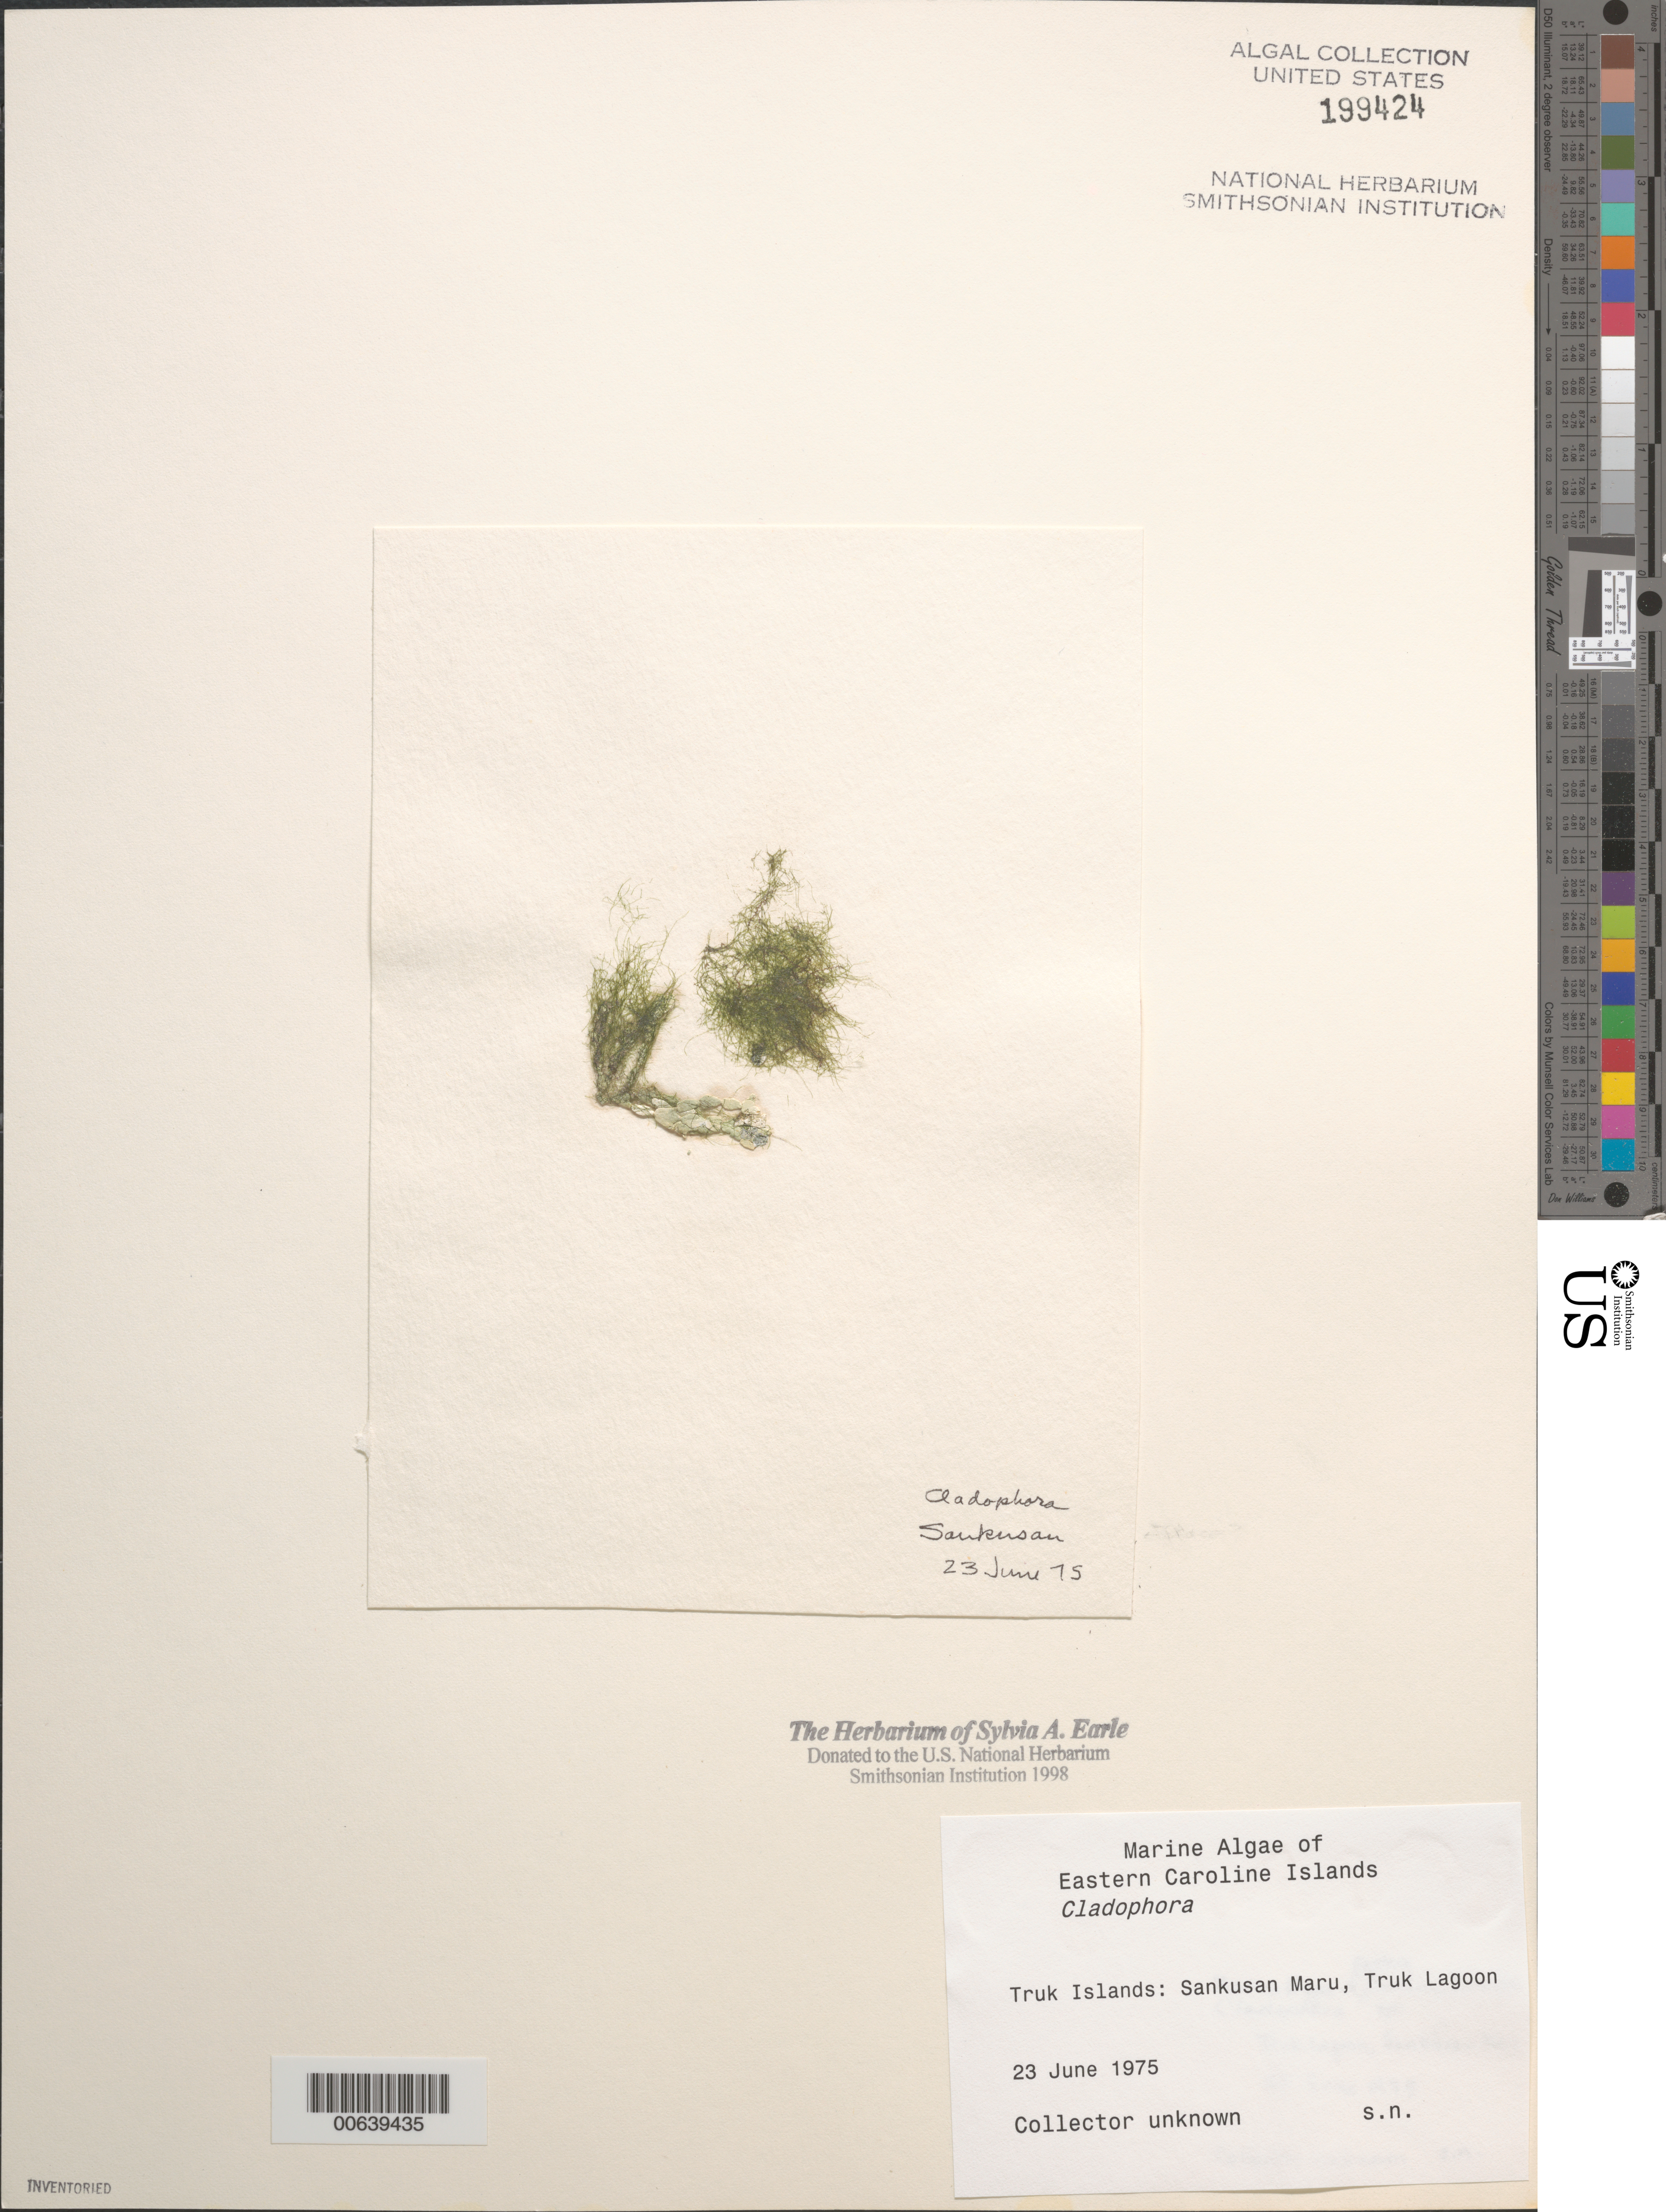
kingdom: Plantae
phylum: Chlorophyta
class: Ulvophyceae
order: Cladophorales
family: Cladophoraceae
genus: Cladophora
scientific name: Cladophora sp.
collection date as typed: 23 Jun 1975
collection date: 1975-06-23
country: Micronesia, Federated States of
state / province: Truk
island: Truk (Chuuk) Is.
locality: Chuuk [Truk] Lagoon, Sankusan Maru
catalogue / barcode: US 199424